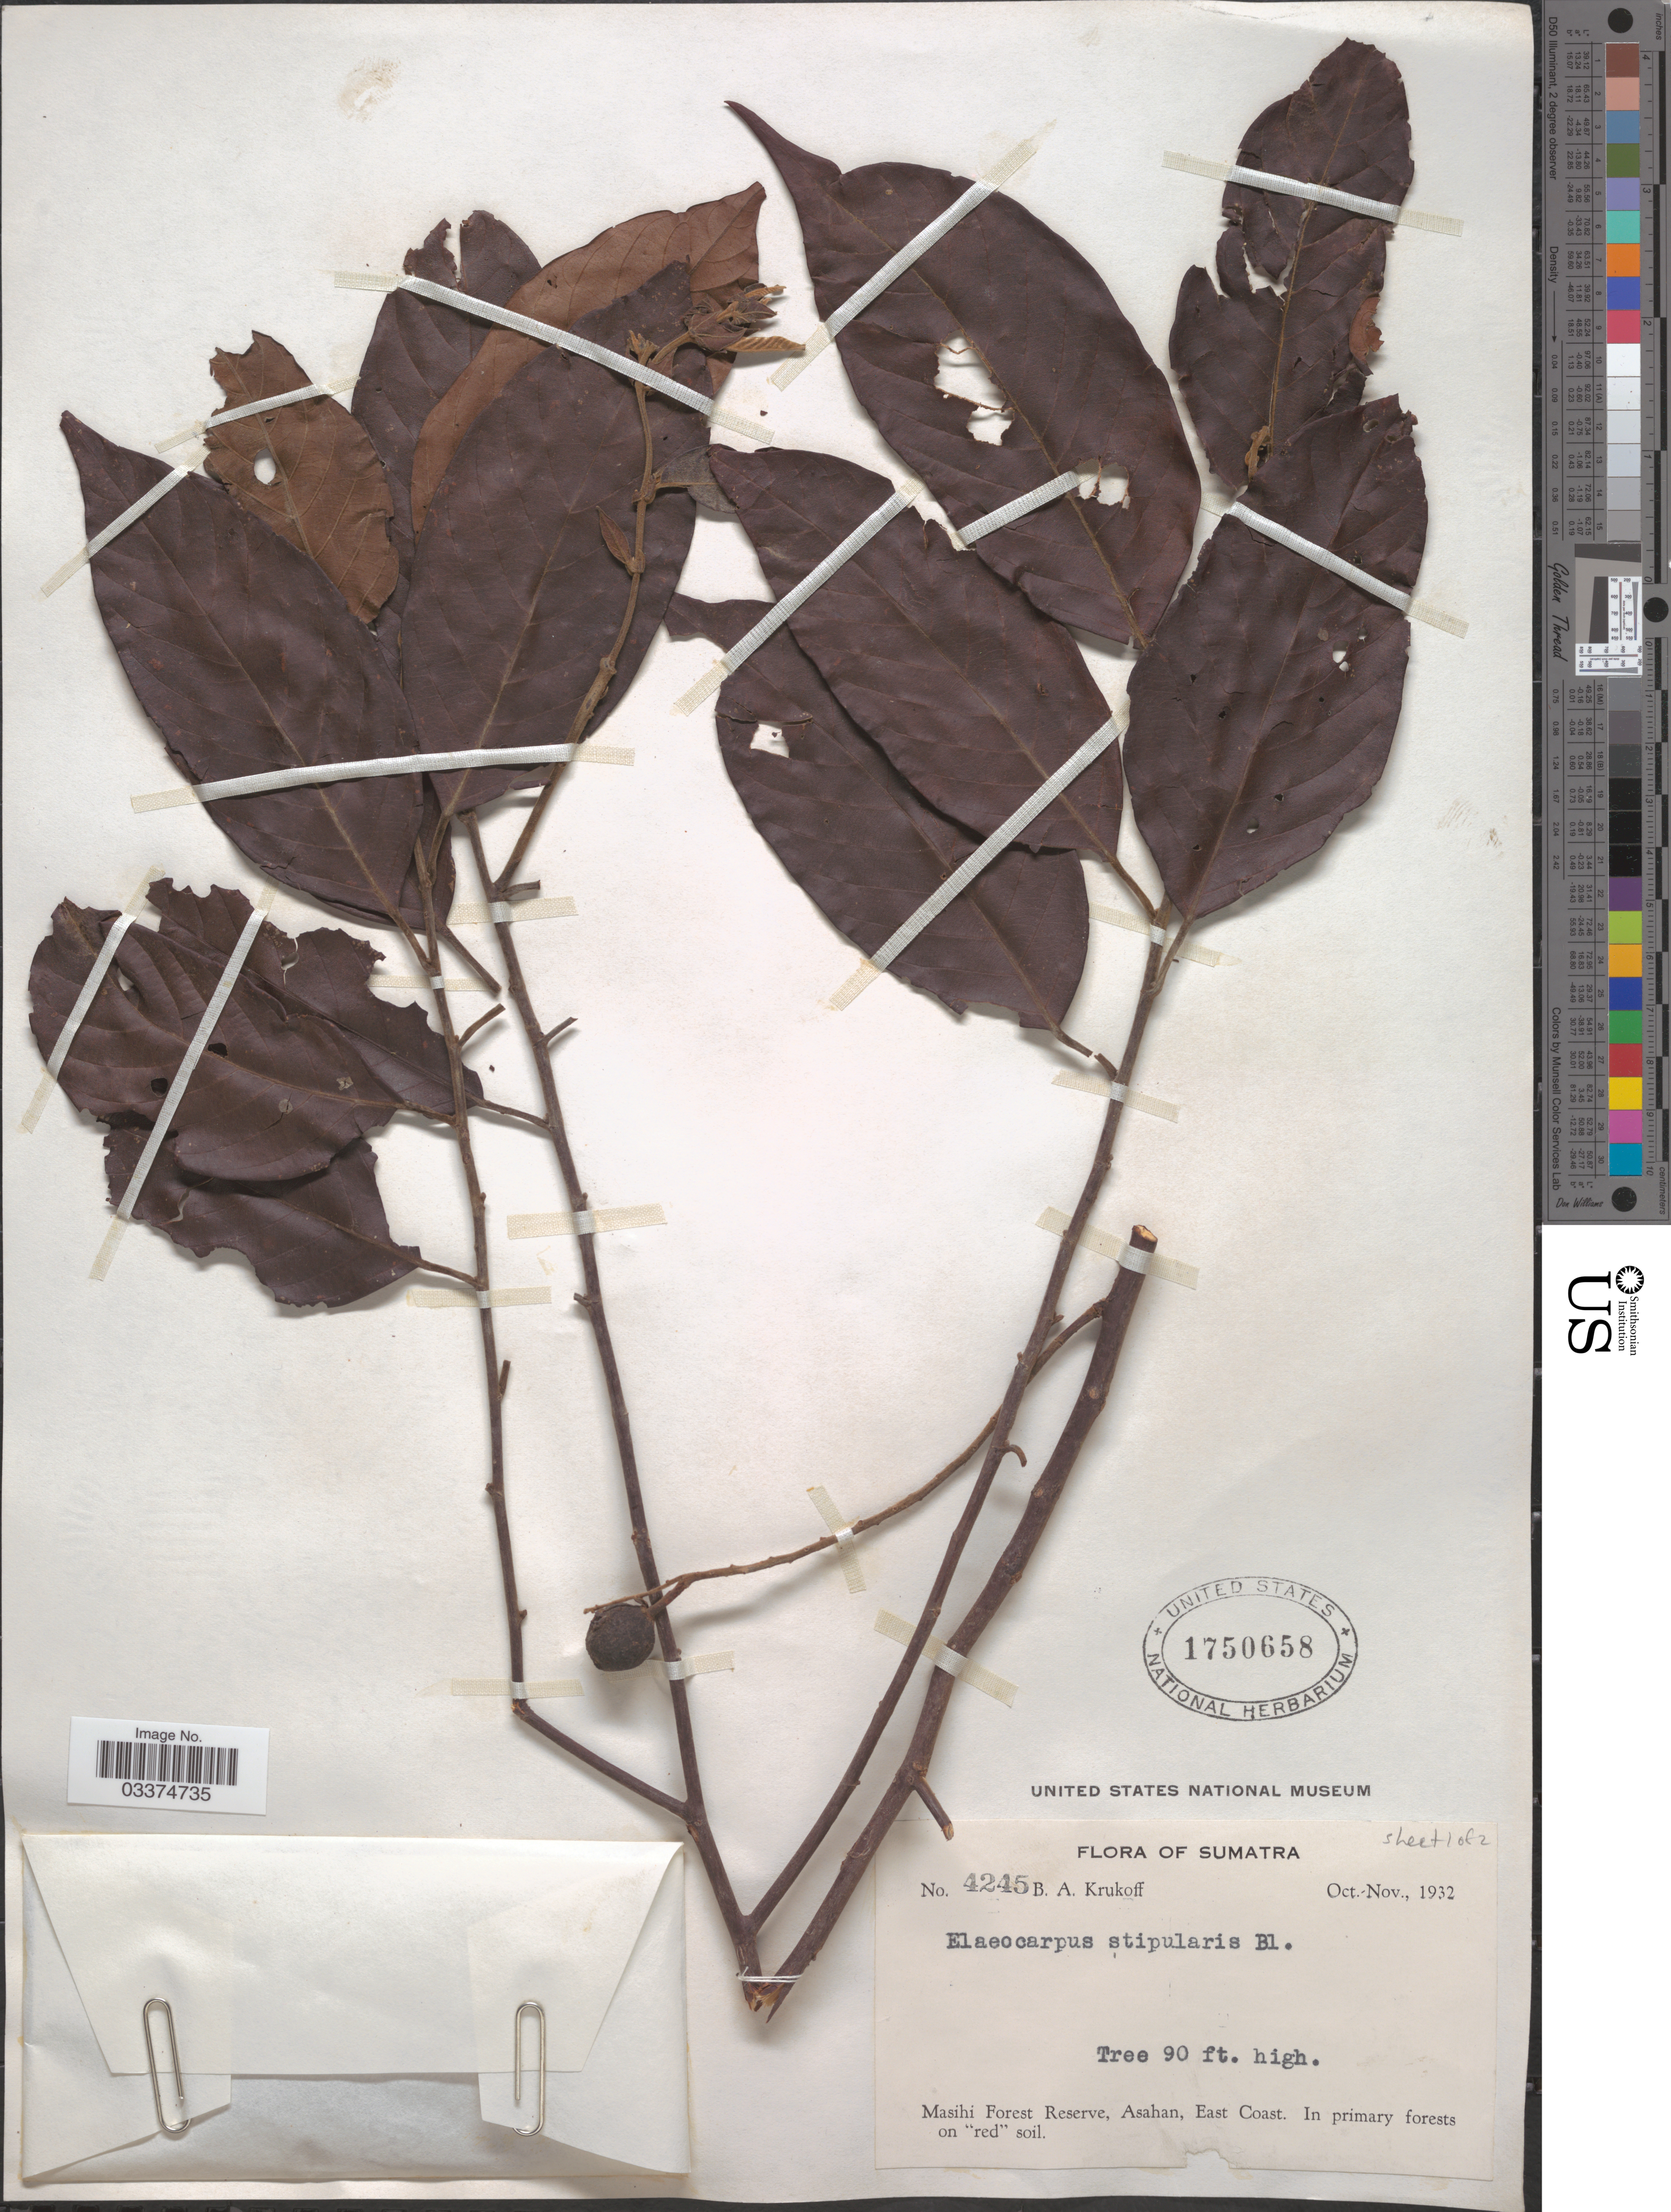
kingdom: Plantae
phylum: Tracheophyta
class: Magnoliopsida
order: Oxalidales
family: Elaeocarpaceae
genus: Elaeocarpus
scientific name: Elaeocarpus stipularis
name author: Blume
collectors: B. A. Krukoff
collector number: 4245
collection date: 1932-10/1932-11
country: Indonesia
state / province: Sumatra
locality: Masihi Forest Reserve, Asahan, East Coast.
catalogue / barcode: US 1750658